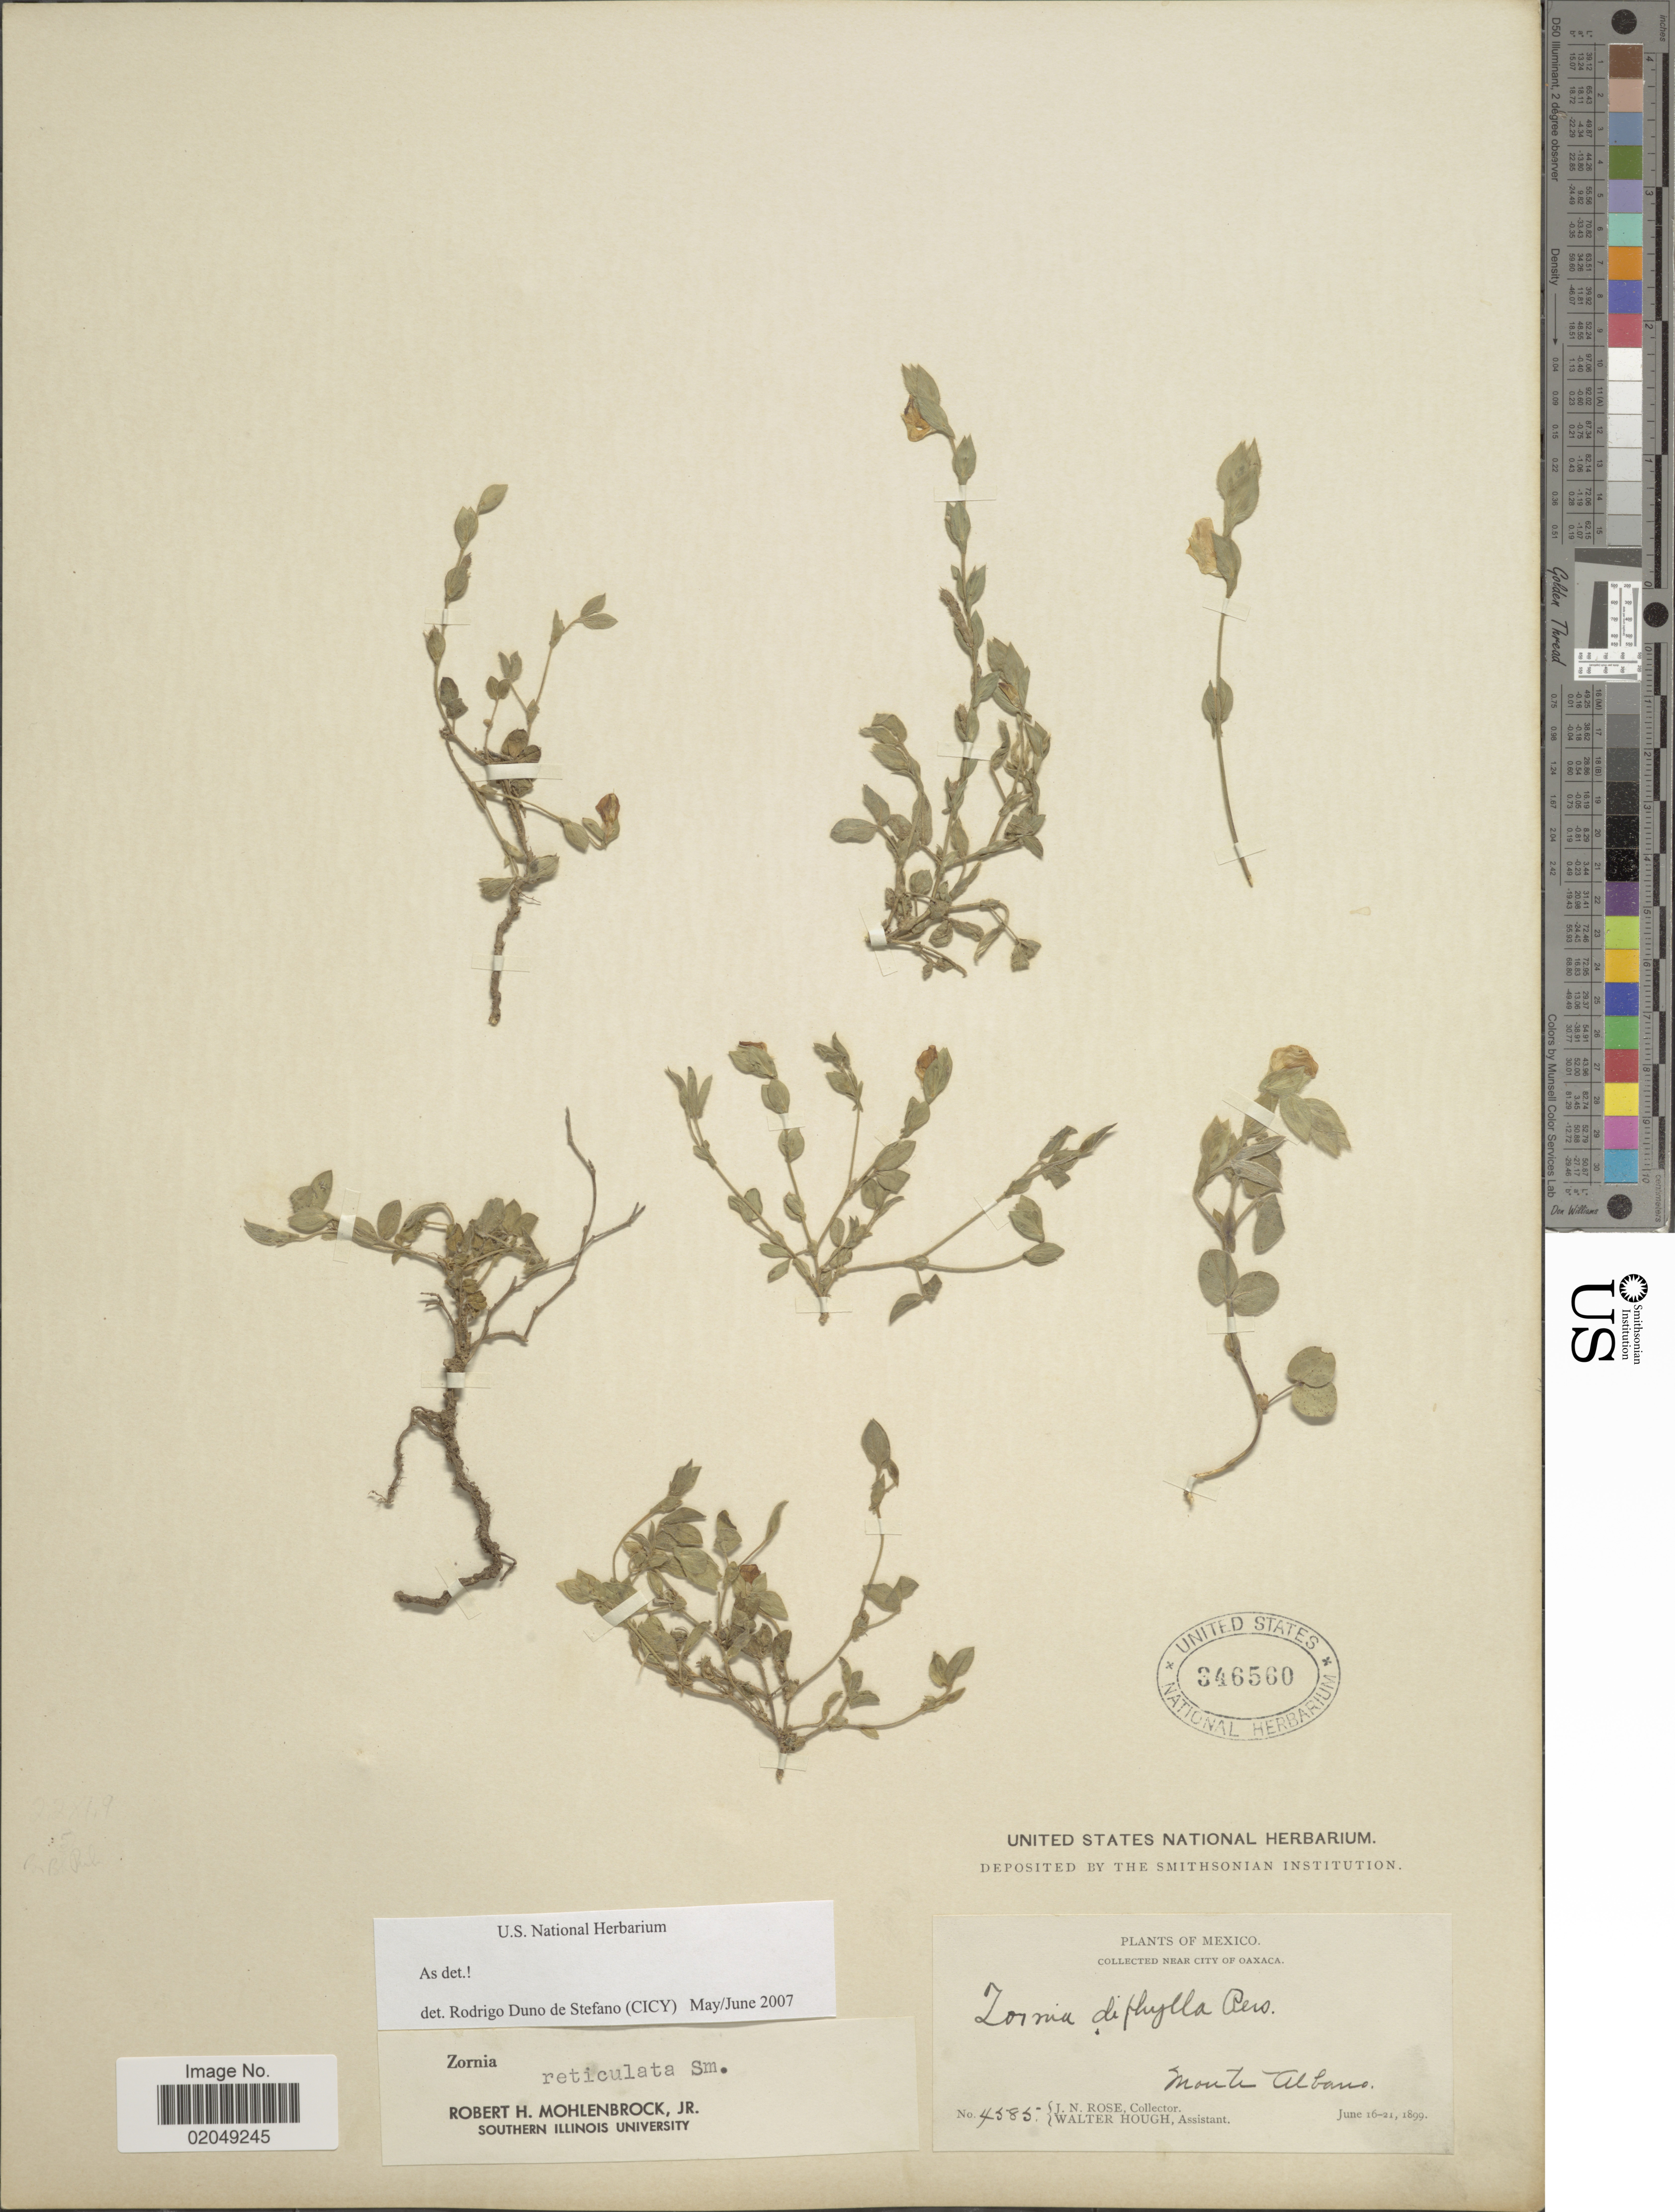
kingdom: Plantae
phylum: Tracheophyta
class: Magnoliopsida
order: Fabales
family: Fabaceae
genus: Zornia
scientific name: Zornia reticulata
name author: Sm.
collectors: J. N. Rose & W. Hough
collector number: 4585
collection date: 1899-06-16/1899-06-21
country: Mexico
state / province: Oaxaca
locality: Near city of Oaxaca, Monte Albano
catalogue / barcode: US 346560